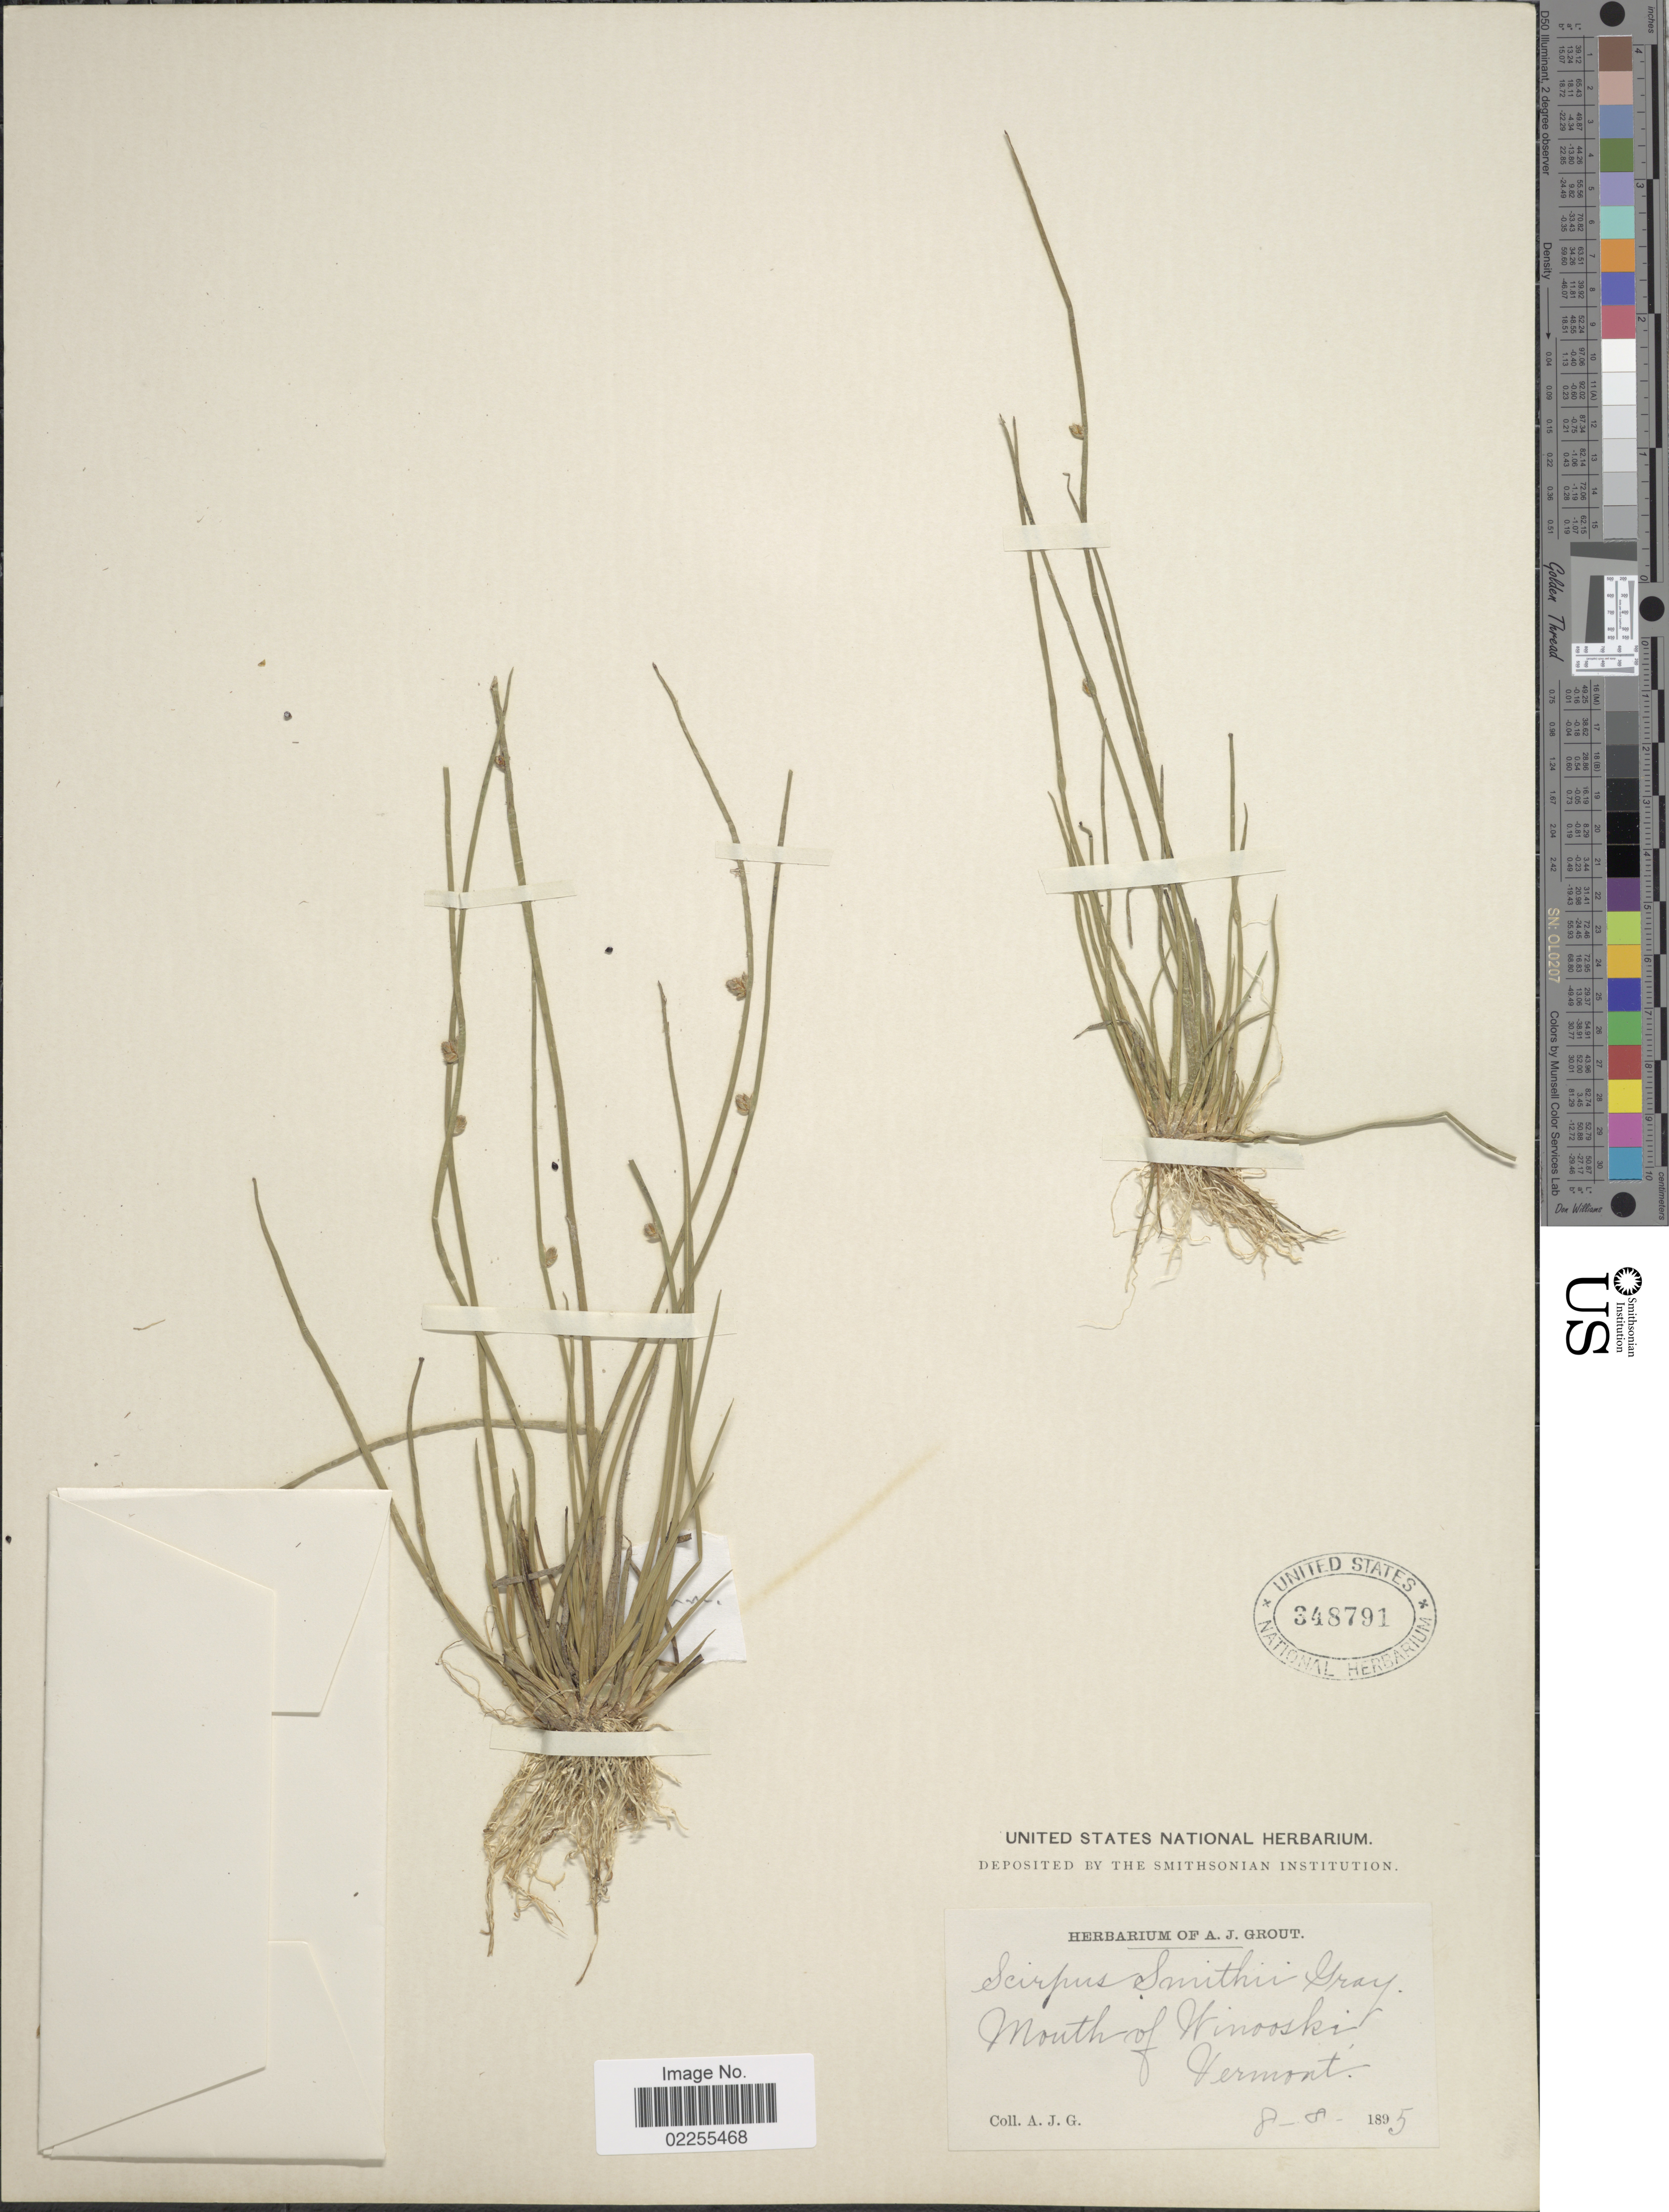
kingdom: Plantae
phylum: Tracheophyta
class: Liliopsida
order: Poales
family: Cyperaceae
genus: Schoenoplectus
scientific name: Schoenoplectus smithii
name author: (A. Gray) Soják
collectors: A. J. Grout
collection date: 1895-08-08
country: United States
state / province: Vermont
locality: Mouth of Winooski.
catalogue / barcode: US 348791